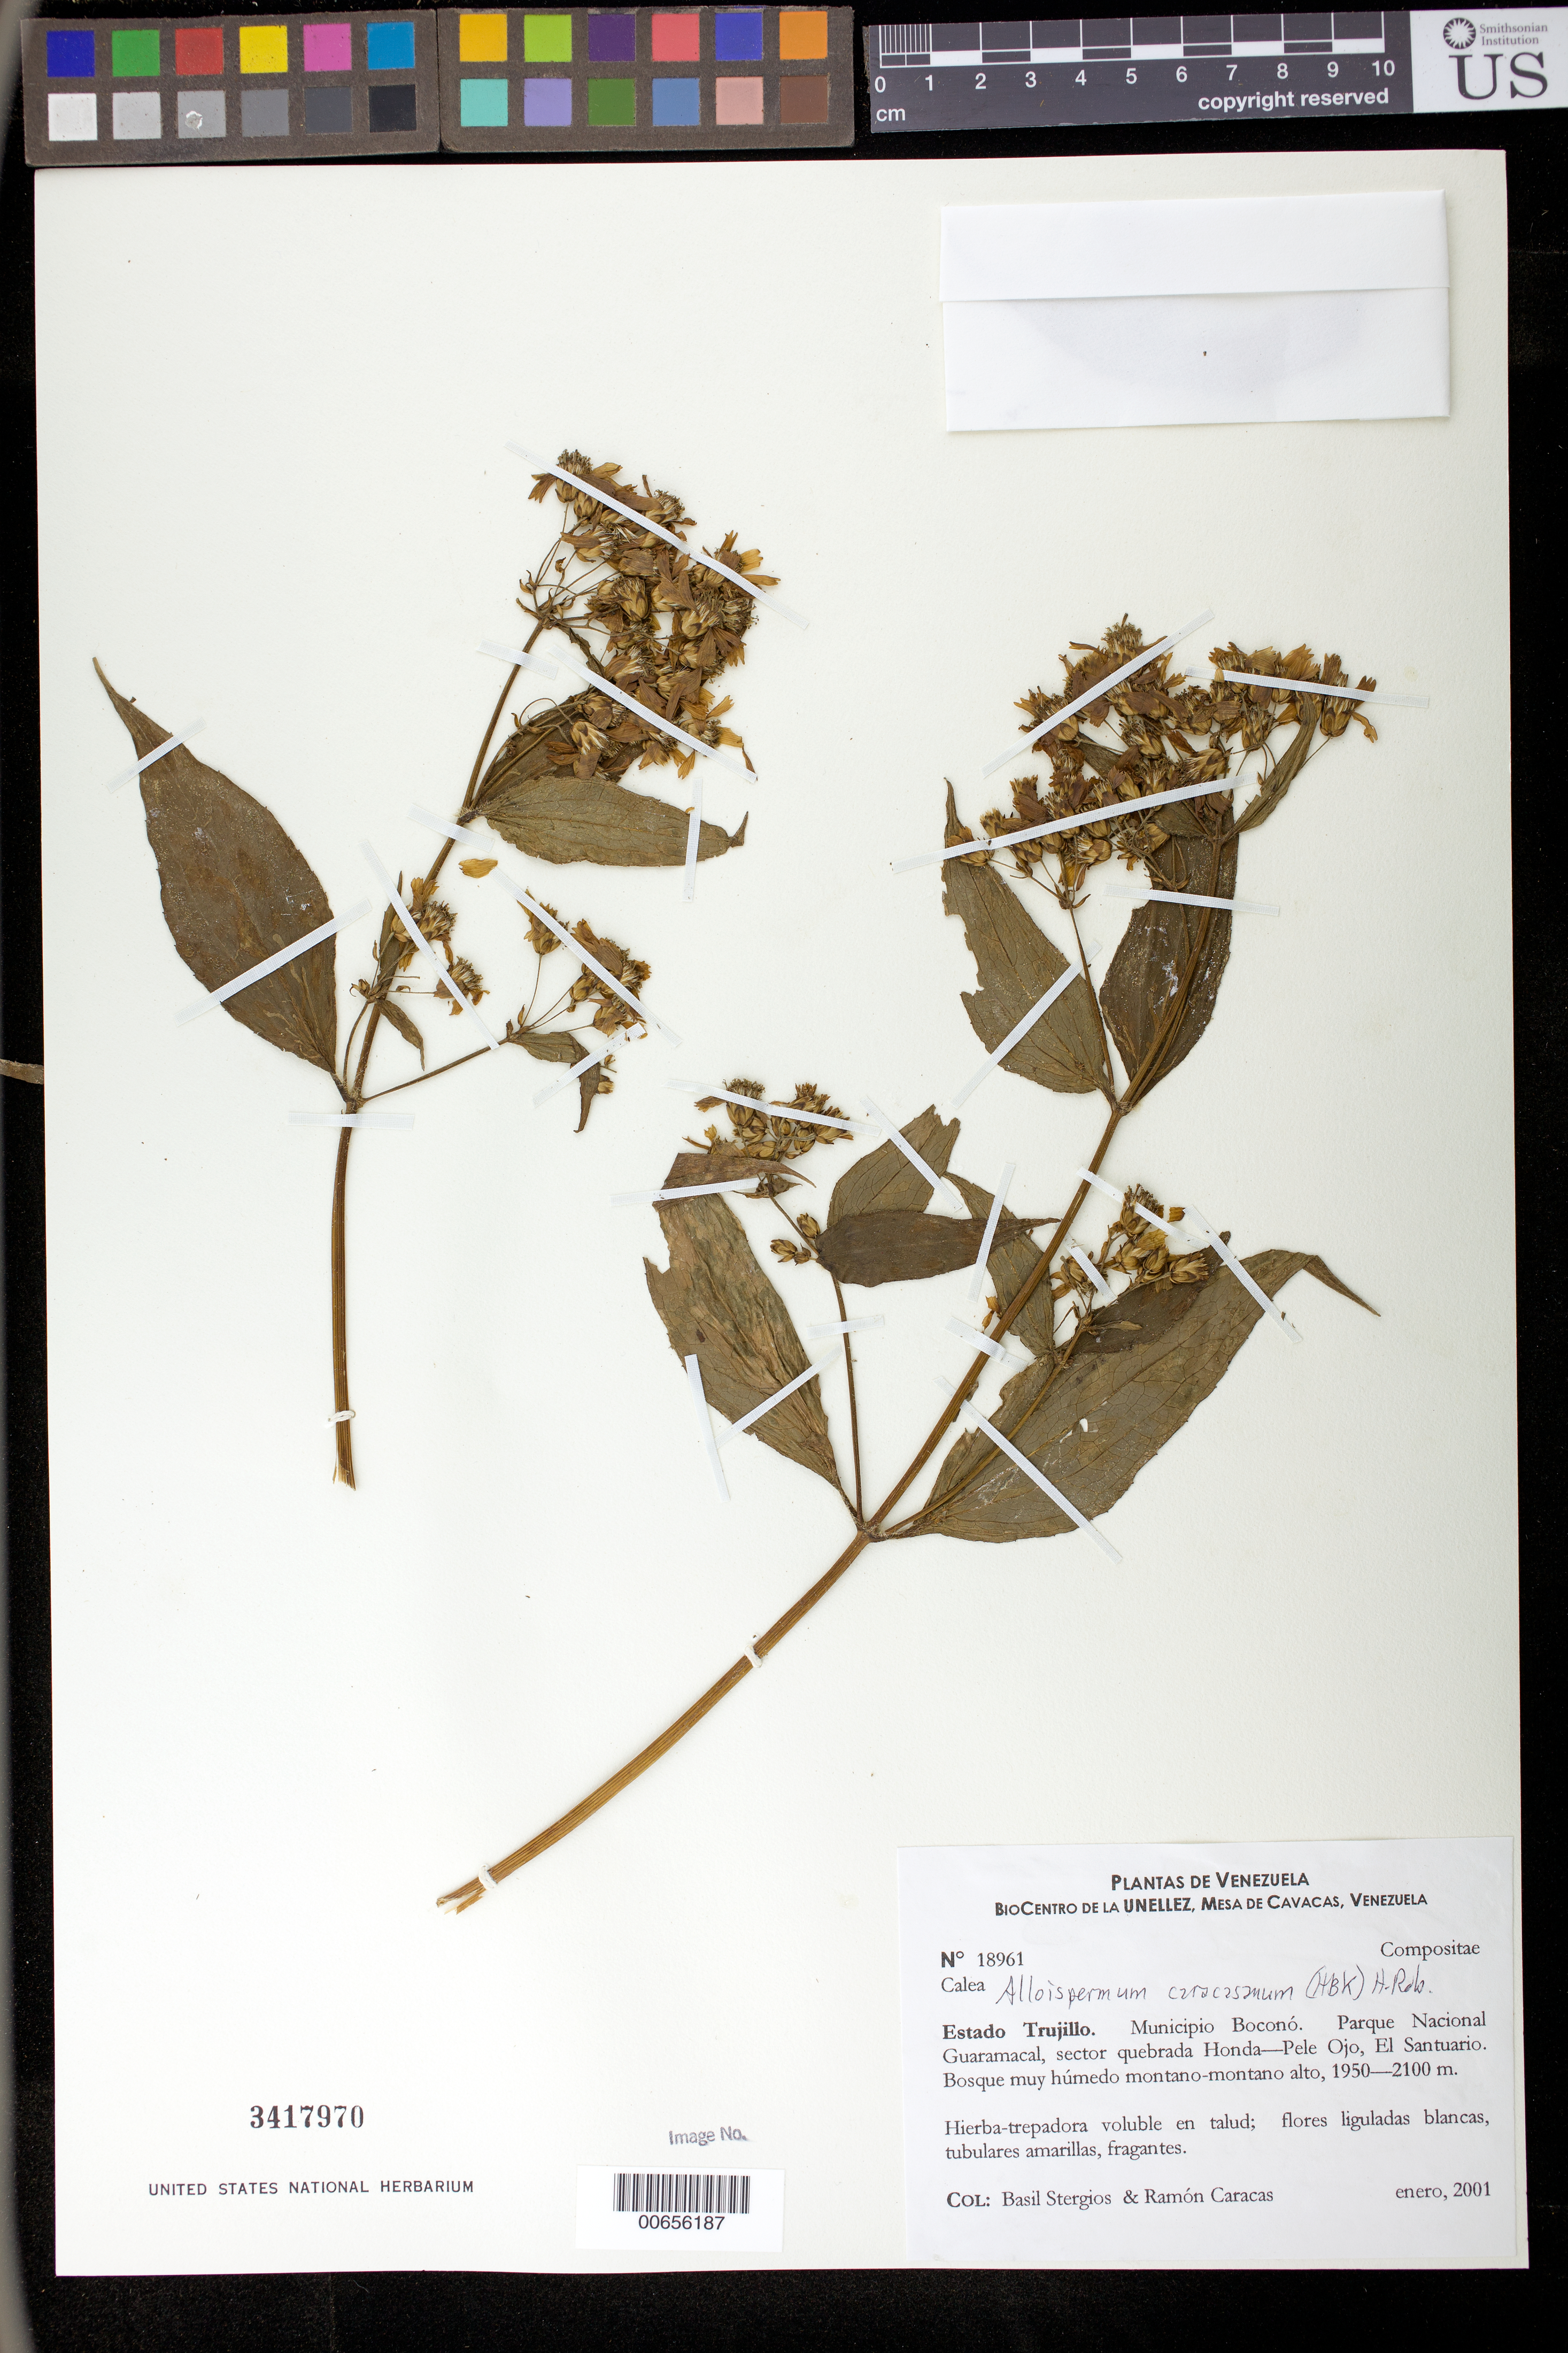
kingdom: Plantae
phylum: Tracheophyta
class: Magnoliopsida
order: Asterales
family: Asteraceae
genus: Alloispermum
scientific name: Alloispermum caracasanum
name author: (Kunth) H. Rob.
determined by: Robinson, Harold E., (US)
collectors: B. G. Stergios & R. Caracas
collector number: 18961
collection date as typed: Jan 2001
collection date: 2001-01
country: Venezuela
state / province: Trujillo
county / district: Boconó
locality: Parque Nacional Guaramacal, sector quebrada Honda-Pele Ojo, El Santuario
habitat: Bosque muy húmedo montano-montano alto.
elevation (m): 1950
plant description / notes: MY, PORT, US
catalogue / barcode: US 3417970